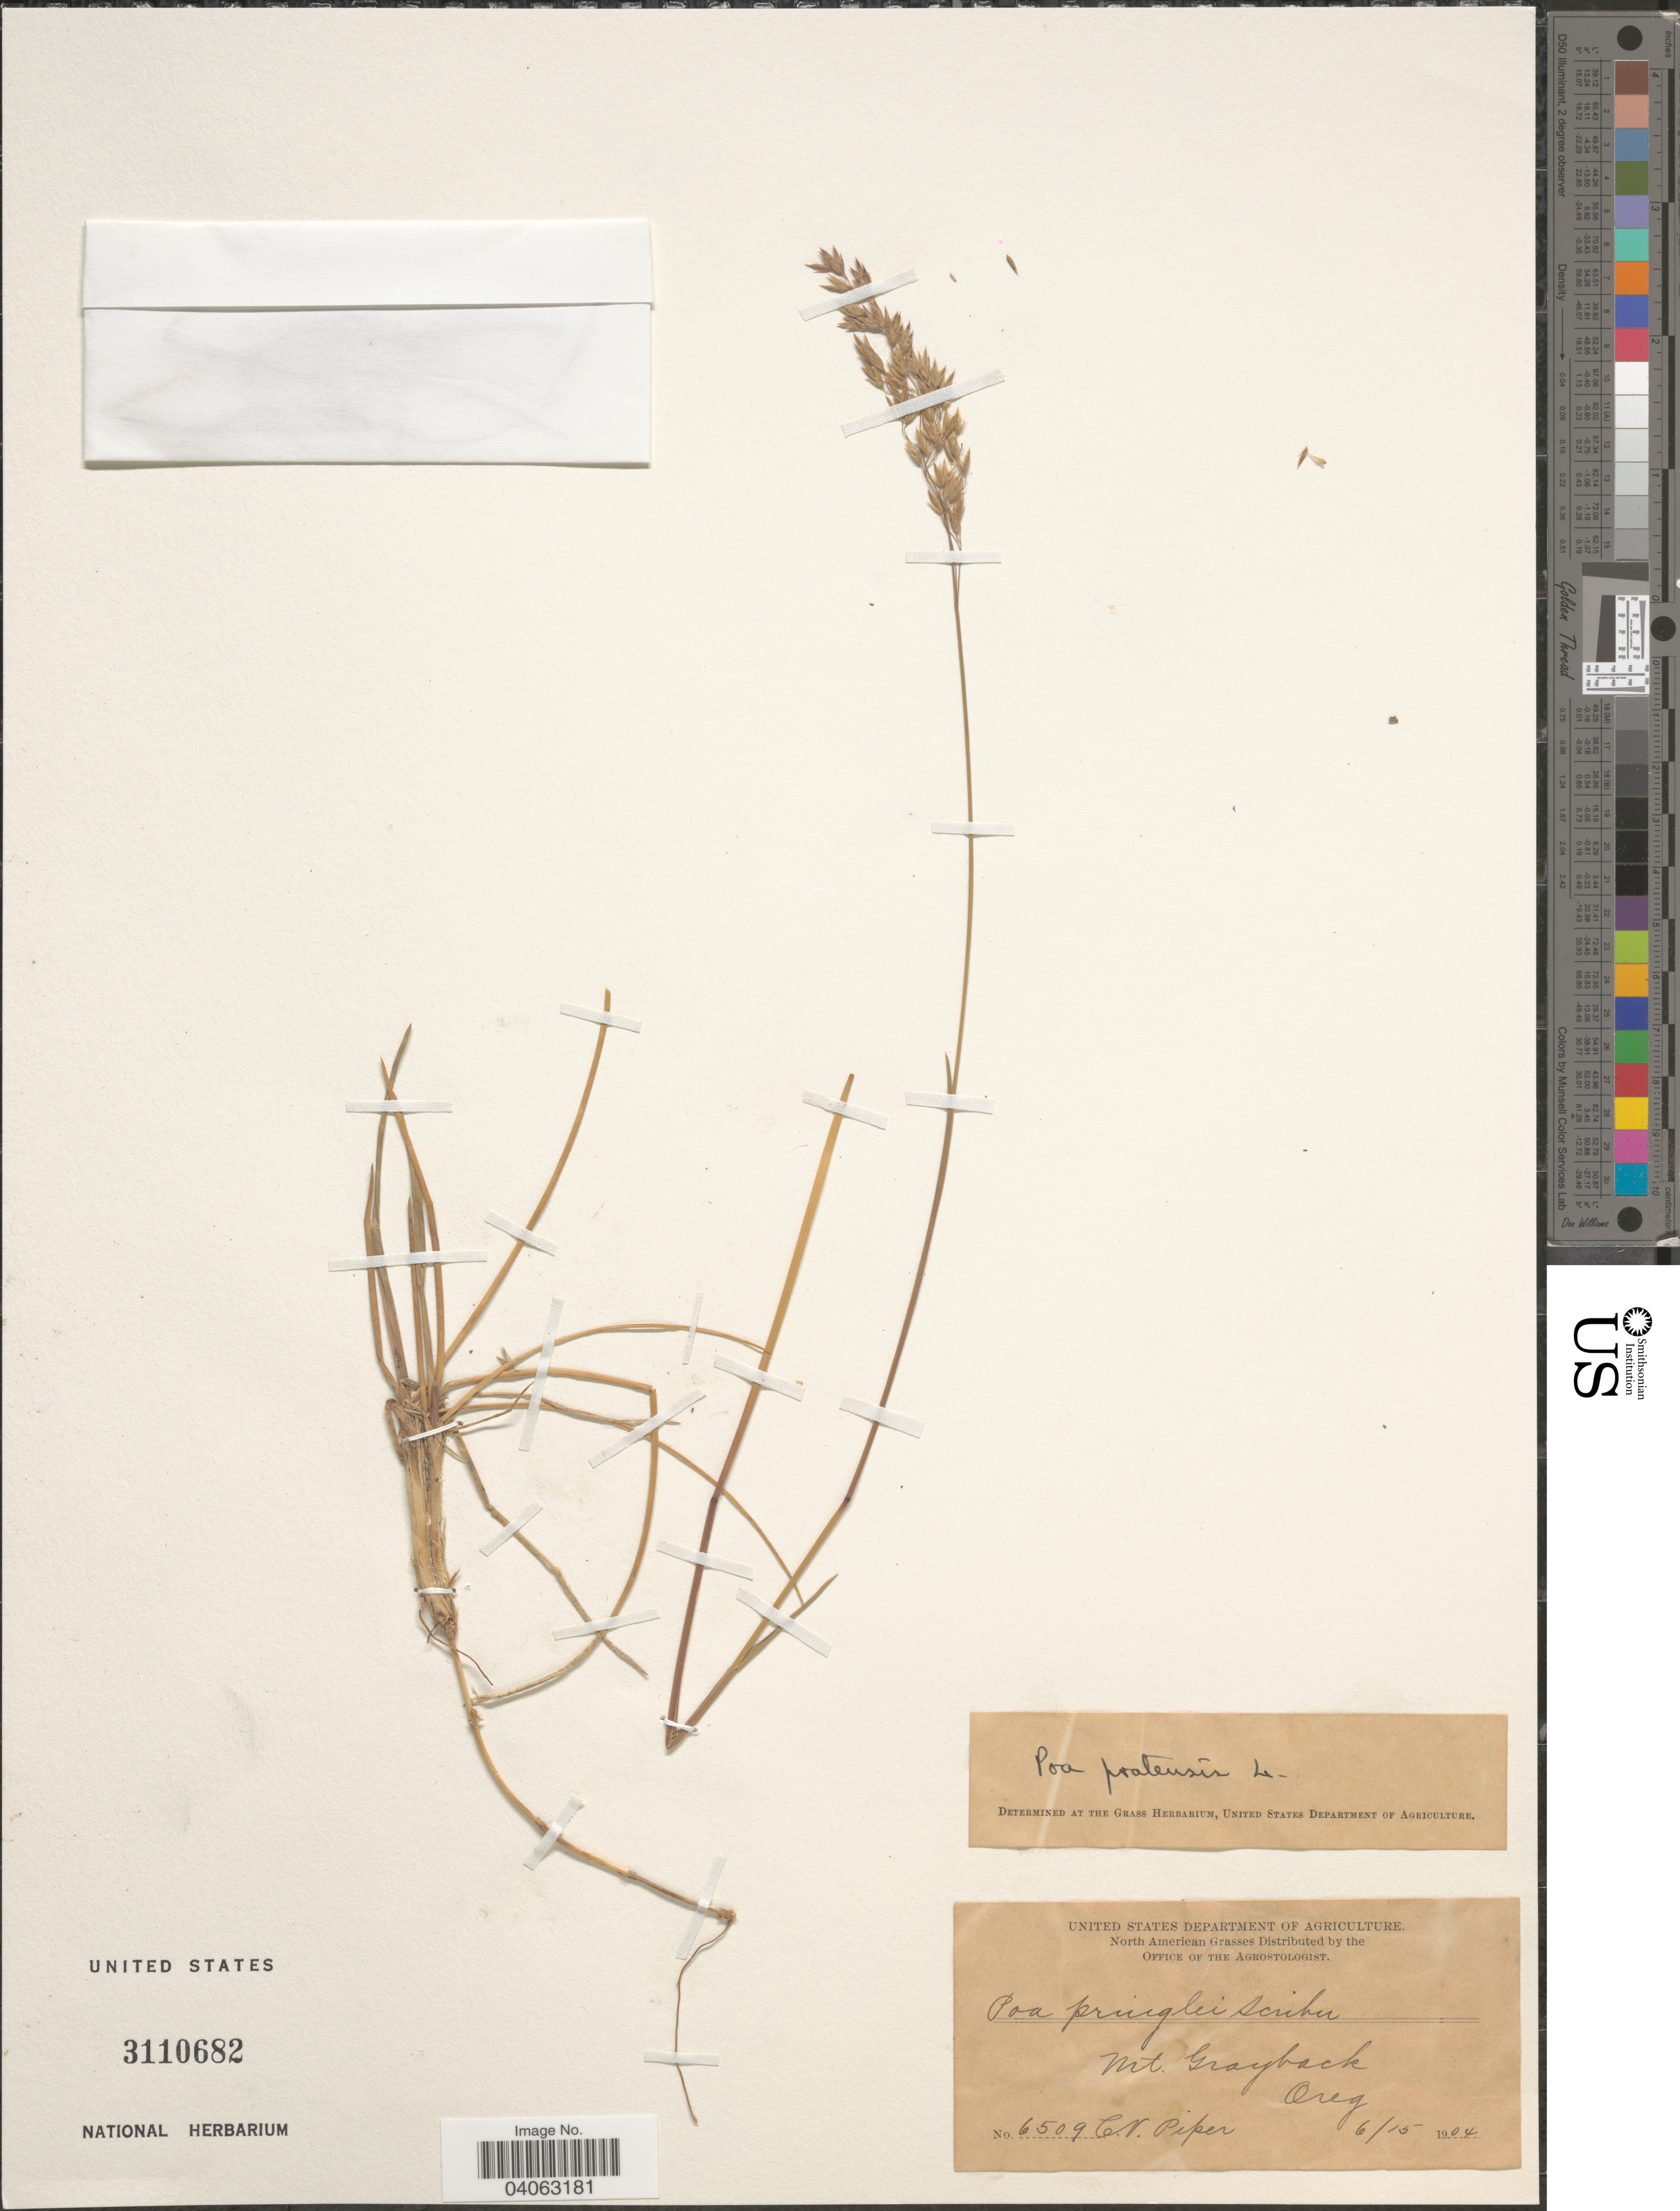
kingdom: Plantae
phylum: Tracheophyta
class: Liliopsida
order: Poales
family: Poaceae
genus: Poa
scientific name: Poa pratensis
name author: L.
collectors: C. V. Piper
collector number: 6509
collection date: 1904-06-15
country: United States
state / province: Oregon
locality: Mt. Grayback.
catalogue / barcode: US 3110682